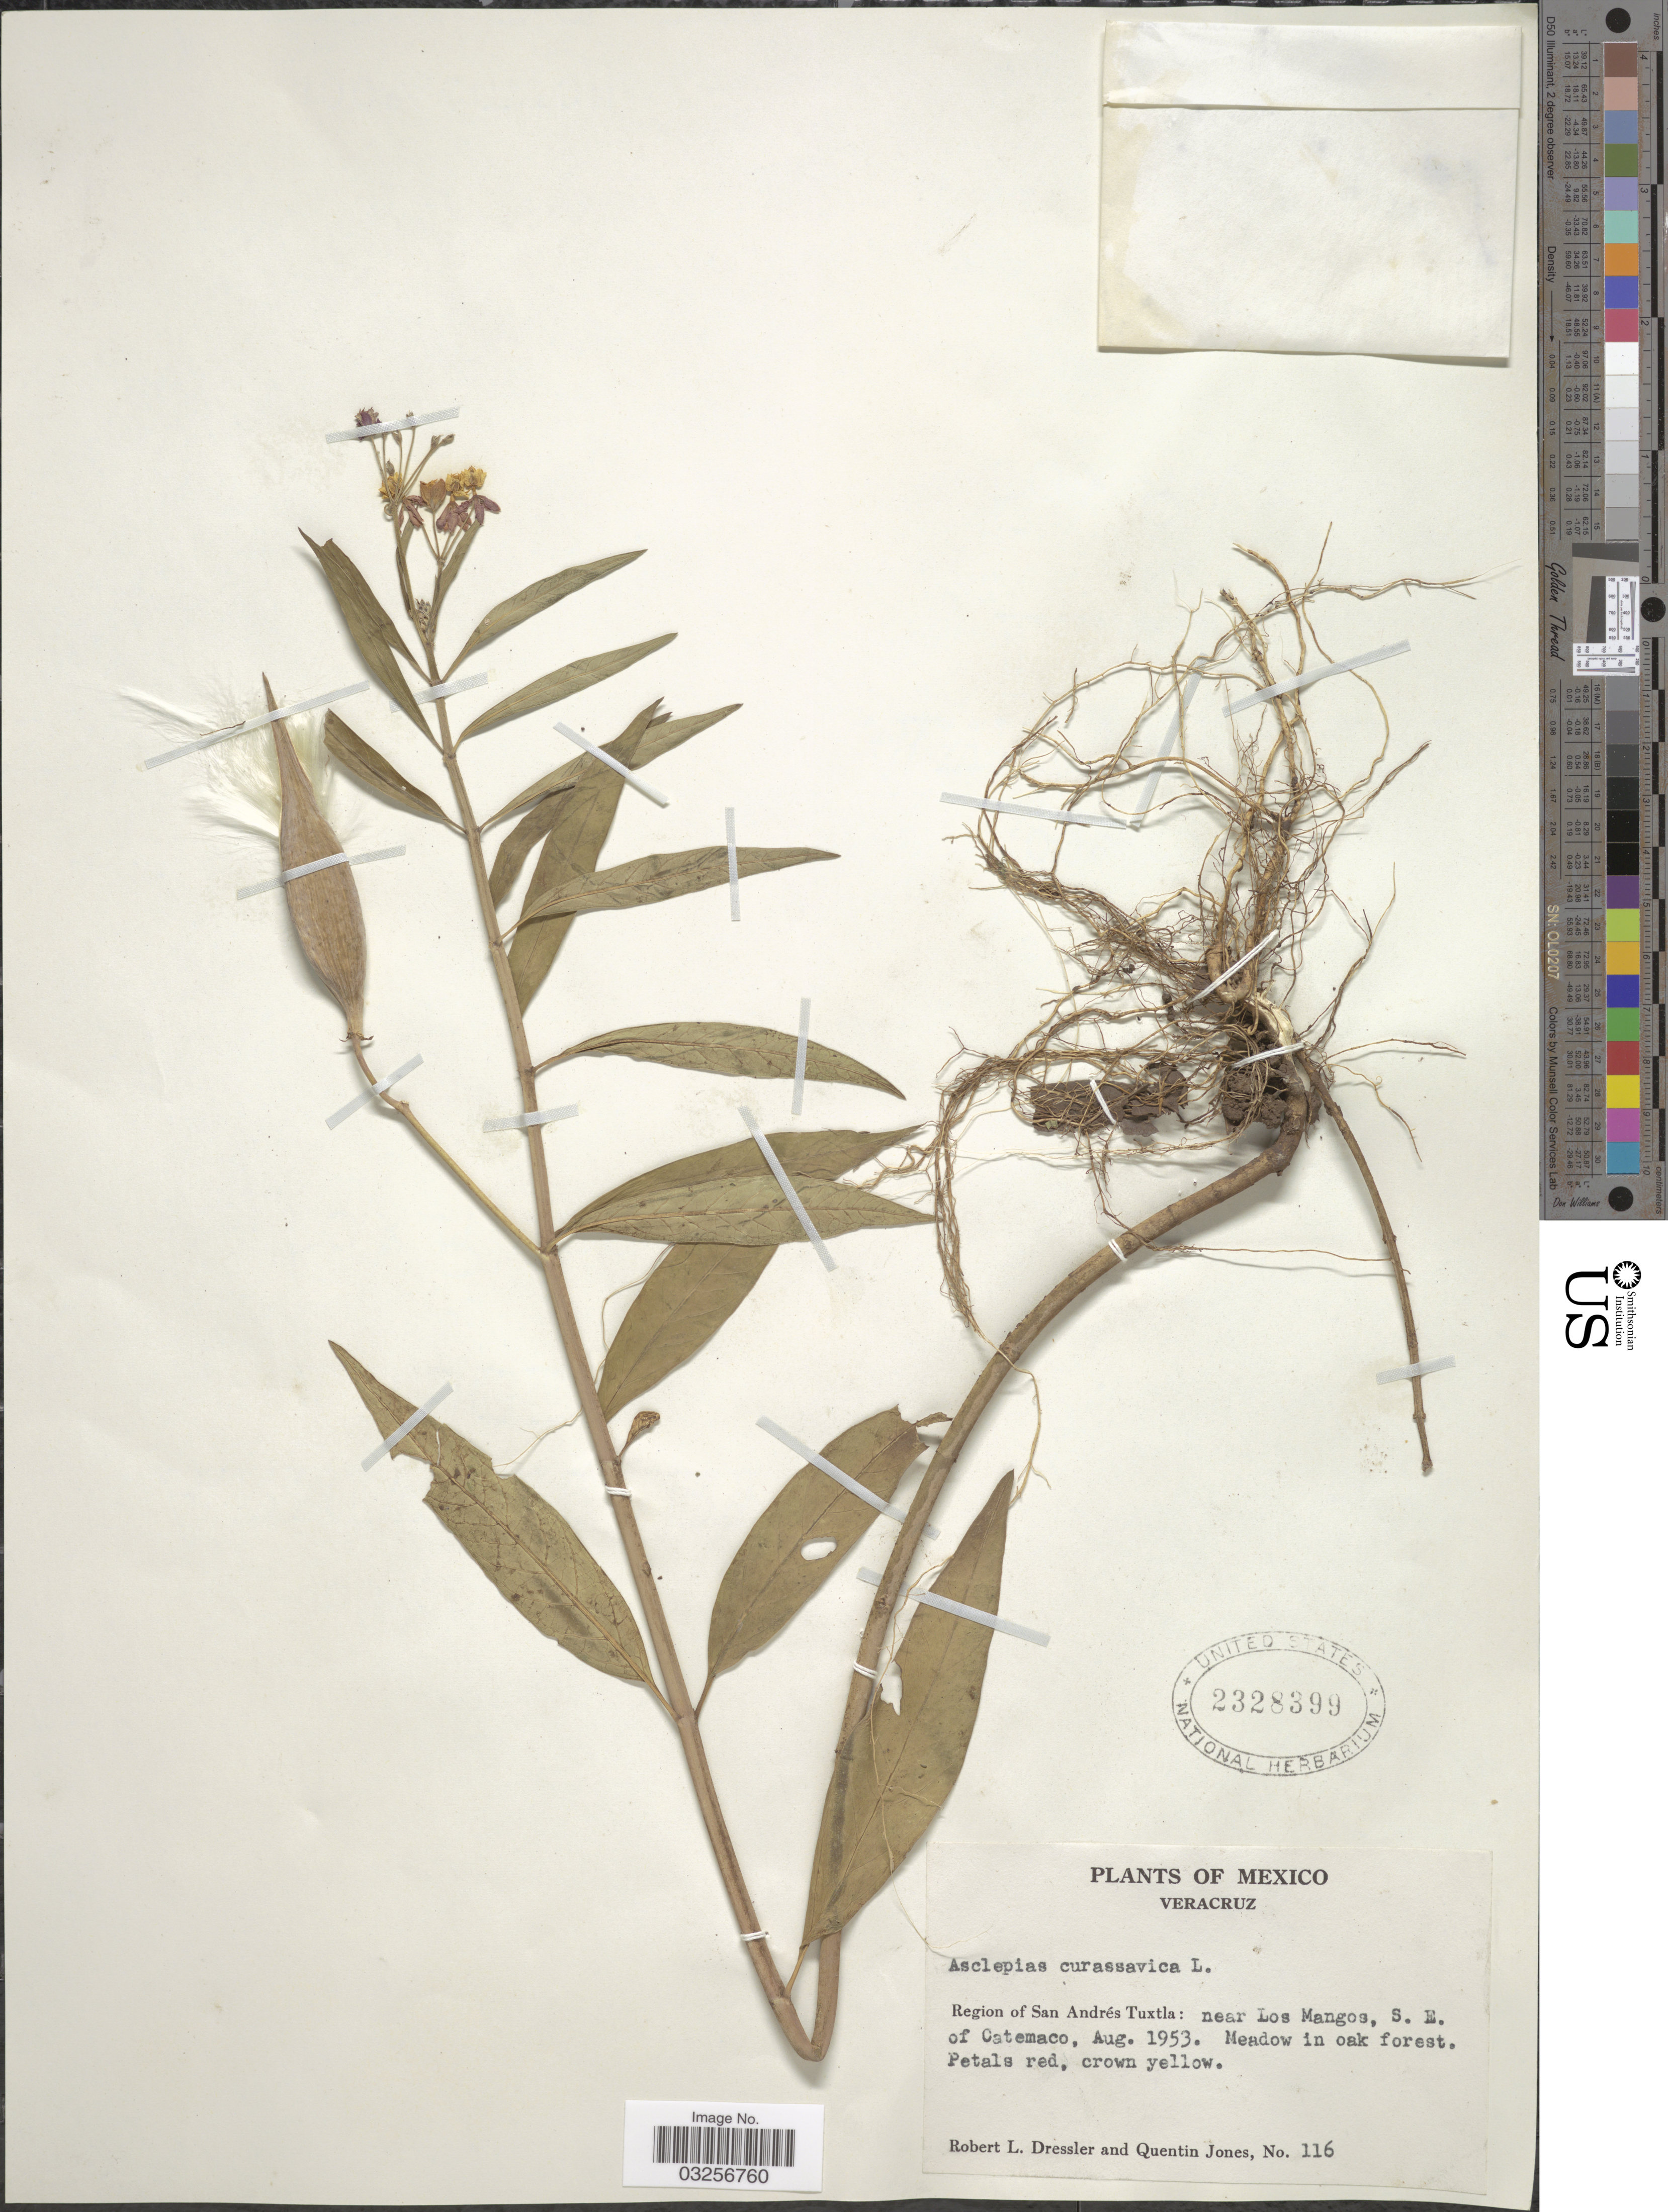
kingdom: Plantae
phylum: Tracheophyta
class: Magnoliopsida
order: Gentianales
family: Apocynaceae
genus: Asclepias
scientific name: Asclepias curassavica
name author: L.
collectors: R. Dressler & Q. Jones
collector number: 116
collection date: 1953-08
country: Mexico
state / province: Veracruz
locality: Veracruz, Region of San Andrés Tuxtla: near Los Mangos, S.E. of Catemaco.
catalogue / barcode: US 2328399